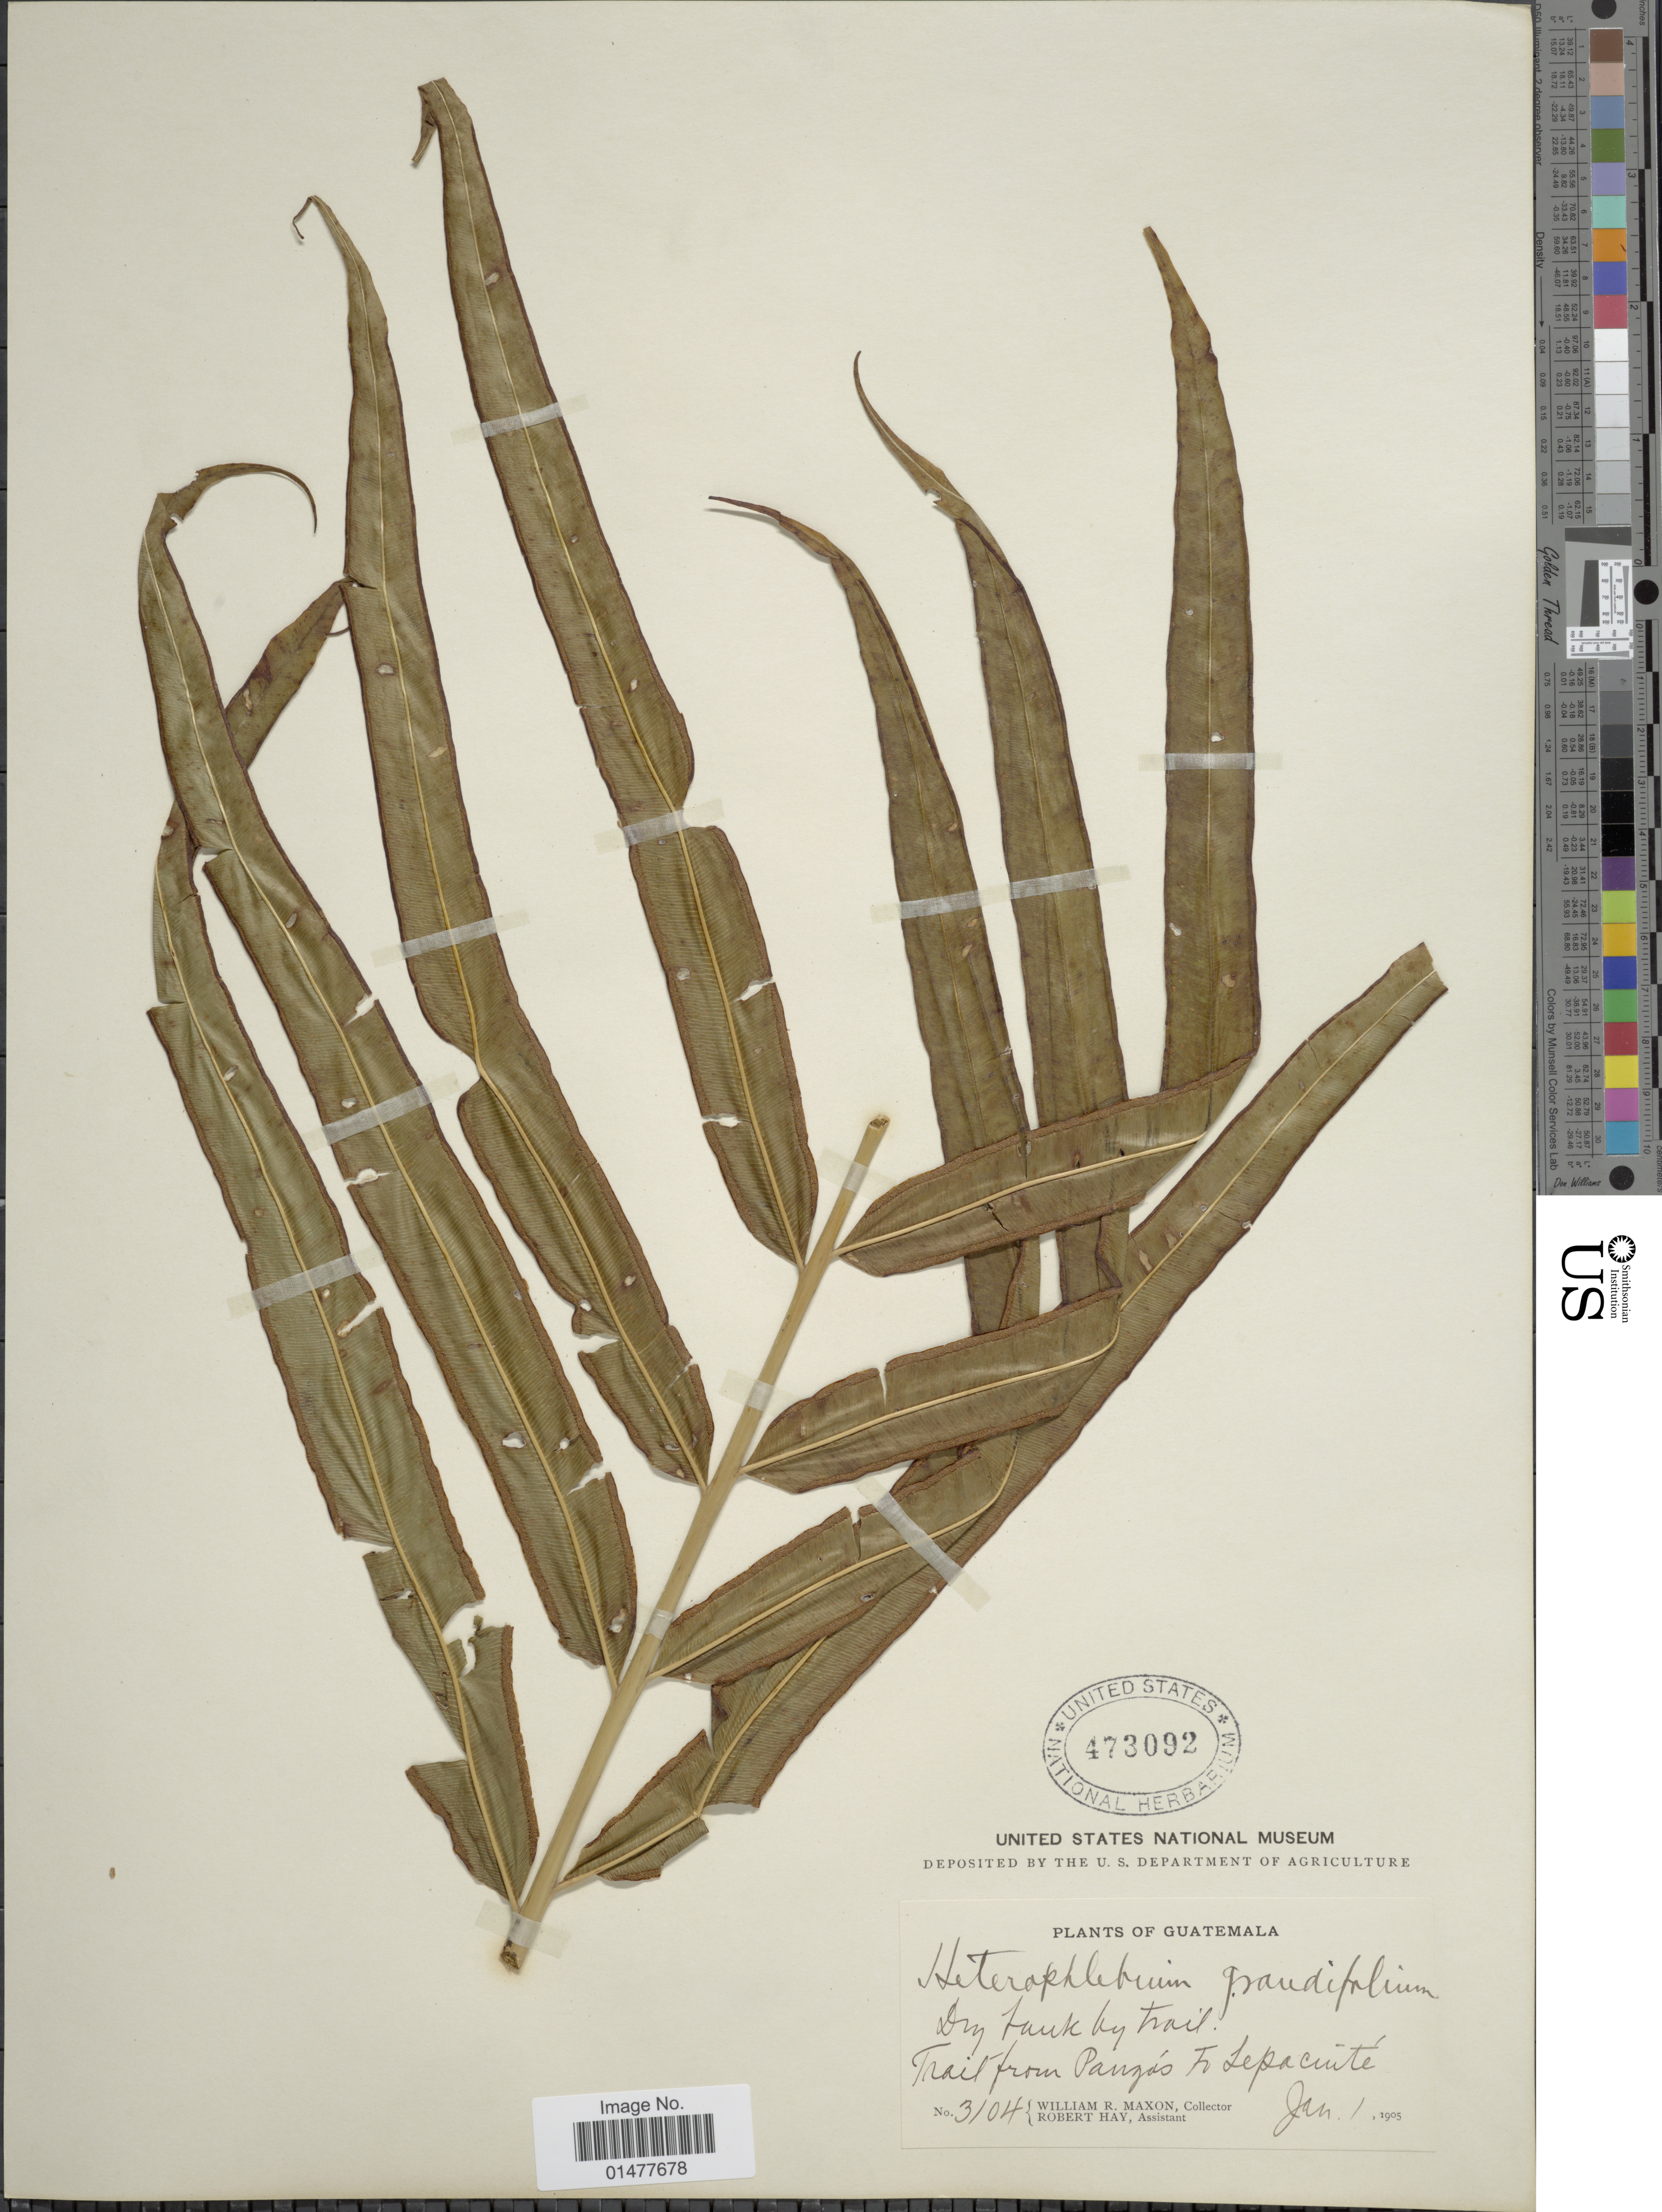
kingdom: Plantae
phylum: Tracheophyta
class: Polypodiopsida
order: Polypodiales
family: Pteridaceae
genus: Pteris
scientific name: Pteris grandifolia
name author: L.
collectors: W. R. Maxon & R. H. Hay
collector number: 3104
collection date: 1905-01-01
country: Guatemala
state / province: Alta Verapaz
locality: Trail from Panzós to Sepacuité, dry bank by trail.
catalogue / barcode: US 473092